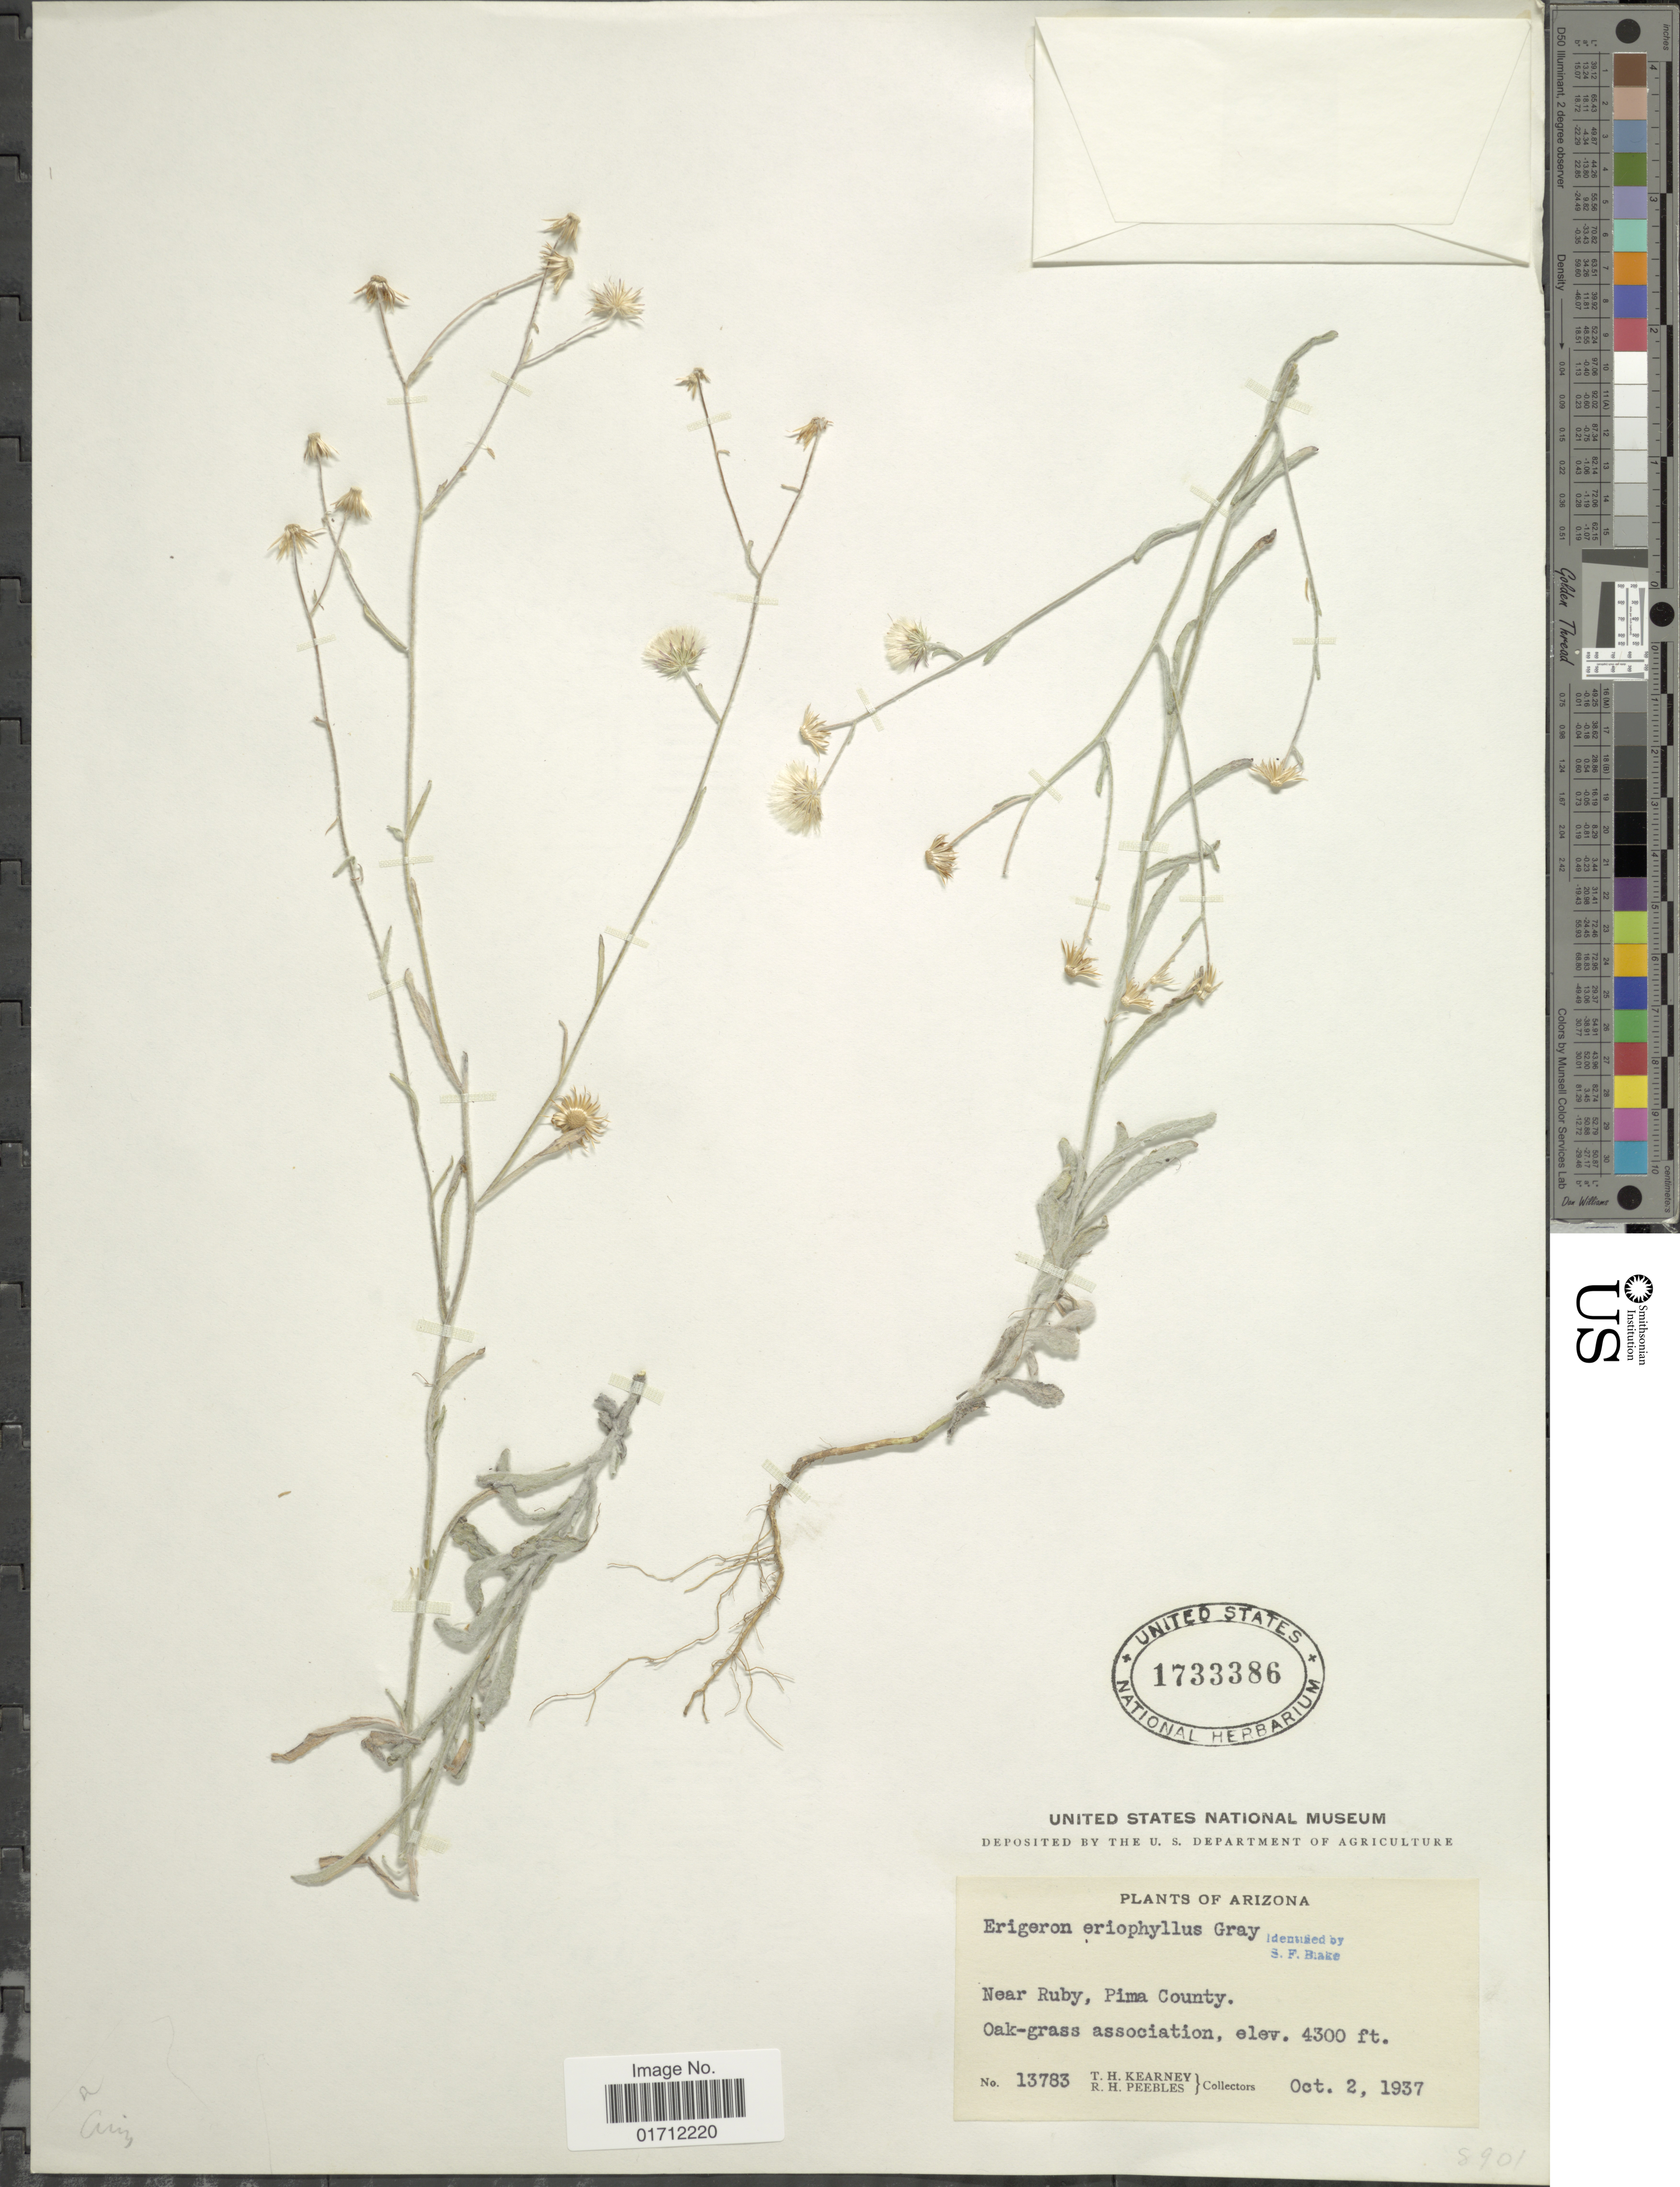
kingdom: Plantae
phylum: Tracheophyta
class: Magnoliopsida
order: Asterales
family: Asteraceae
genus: Erigeron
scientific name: Erigeron eriophyllus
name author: A. Gray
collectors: T. H. Kearney & R. H. Peebles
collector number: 13783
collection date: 1937-10-02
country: United States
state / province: Arizona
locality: Near Ruby, Pima County.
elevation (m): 1311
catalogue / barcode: US 1733386